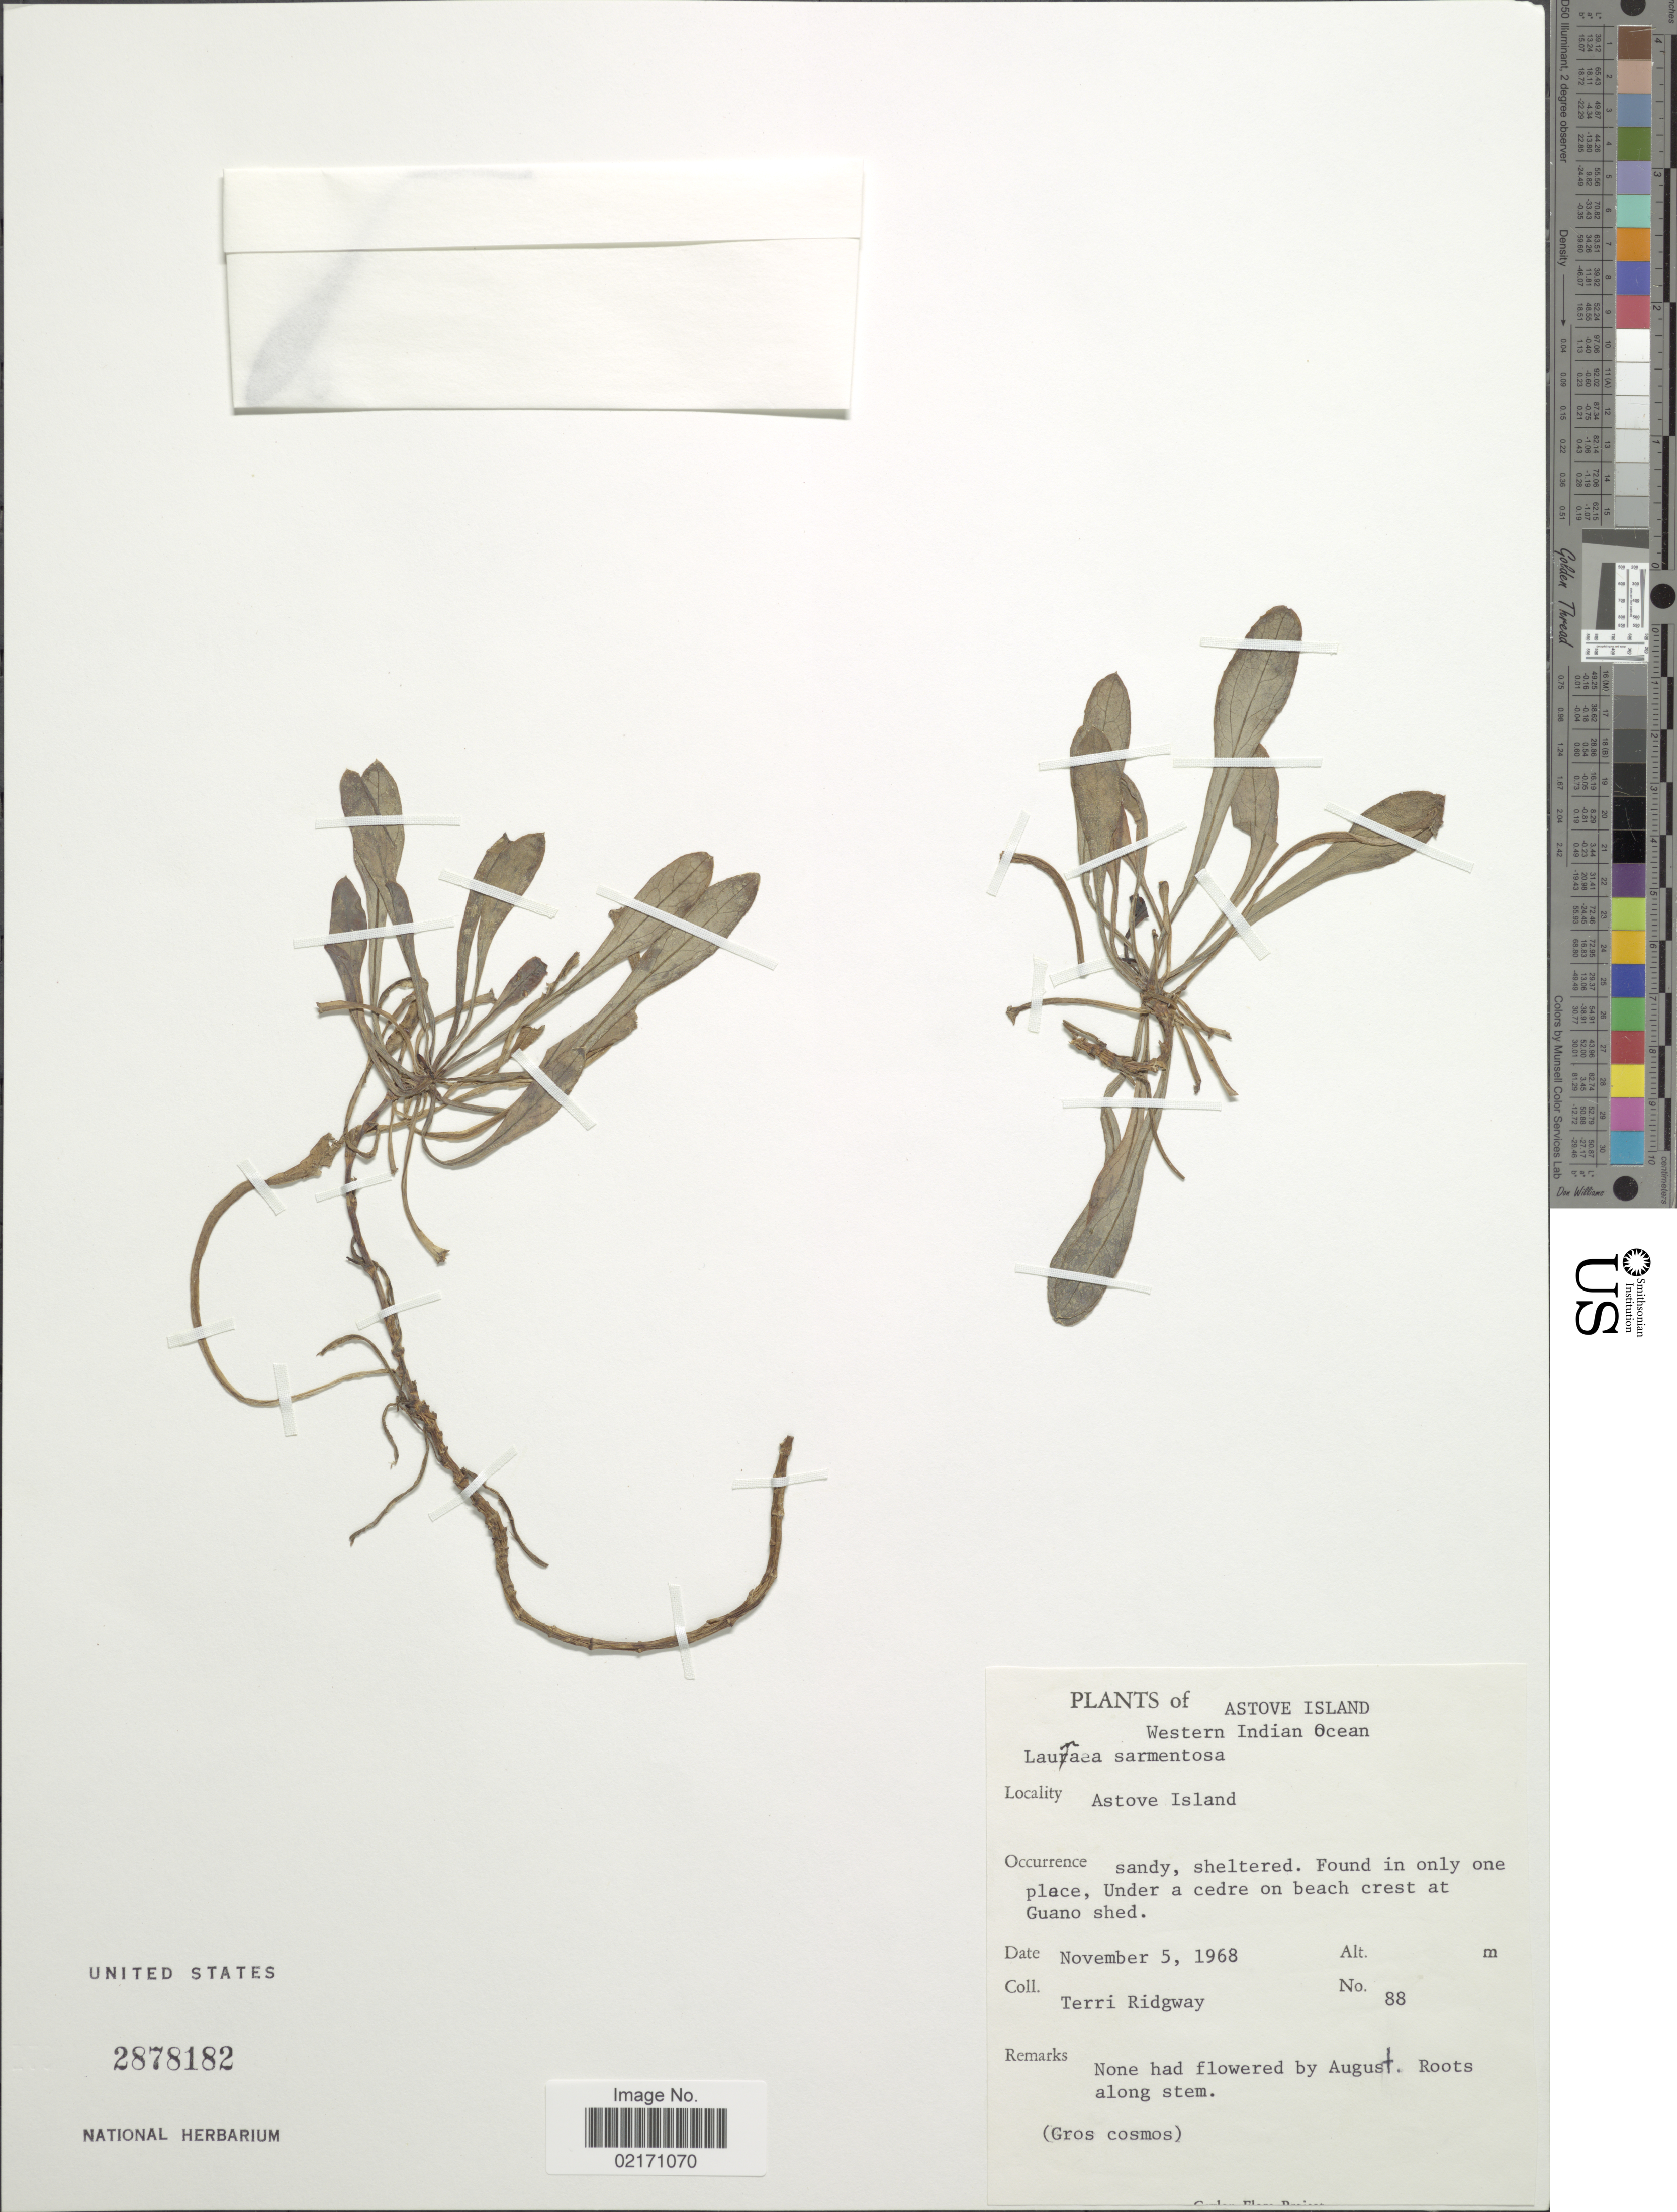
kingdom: Plantae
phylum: Tracheophyta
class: Magnoliopsida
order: Asterales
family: Asteraceae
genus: Launaea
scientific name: Launaea sarmentosa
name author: (Willd.) Kuntze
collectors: T. Ridgway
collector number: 88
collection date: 1968-11-05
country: Seychelles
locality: Astove Island, Western Indian Ocean, on beach crest at Guano shed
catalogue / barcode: US 2878182